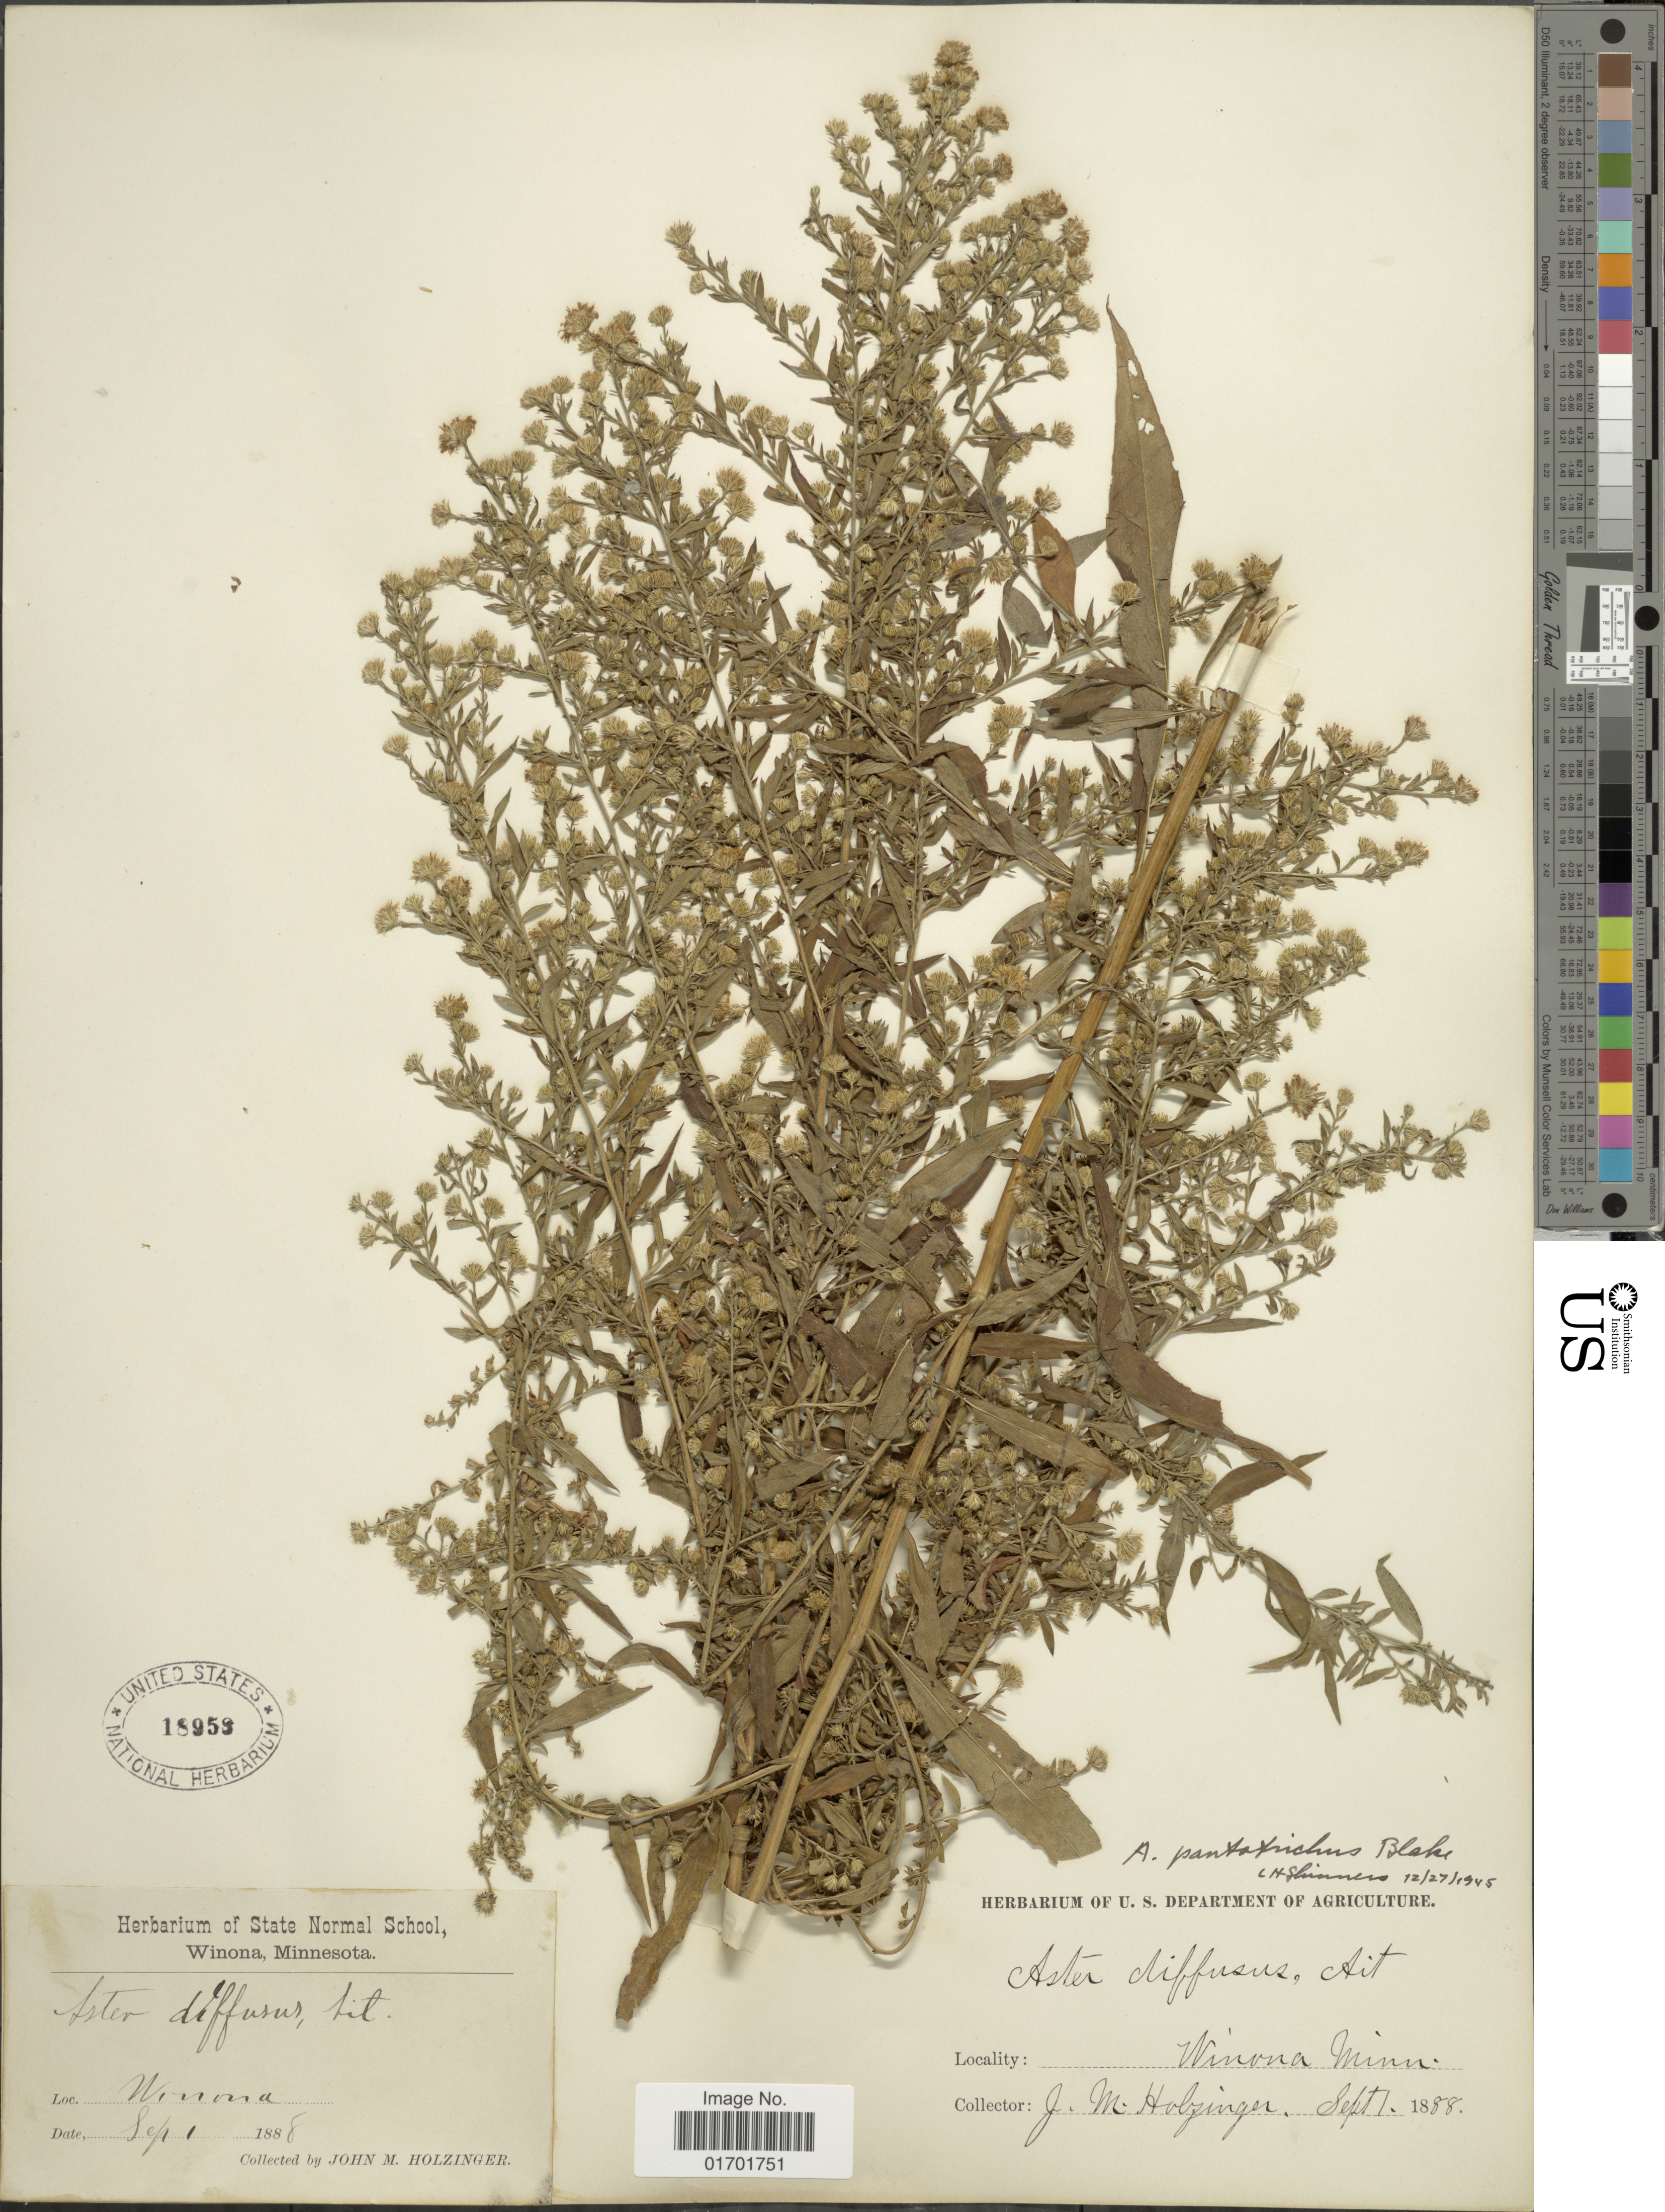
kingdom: Plantae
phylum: Tracheophyta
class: Magnoliopsida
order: Asterales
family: Asteraceae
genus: Symphyotrichum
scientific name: Symphyotrichum ontarionis var. ontarionis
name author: (Wiegand) G.L. Nesom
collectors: J. M. Holzinger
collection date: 1888-09-01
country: United States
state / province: Minnesota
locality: Winona.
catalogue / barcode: US 18958